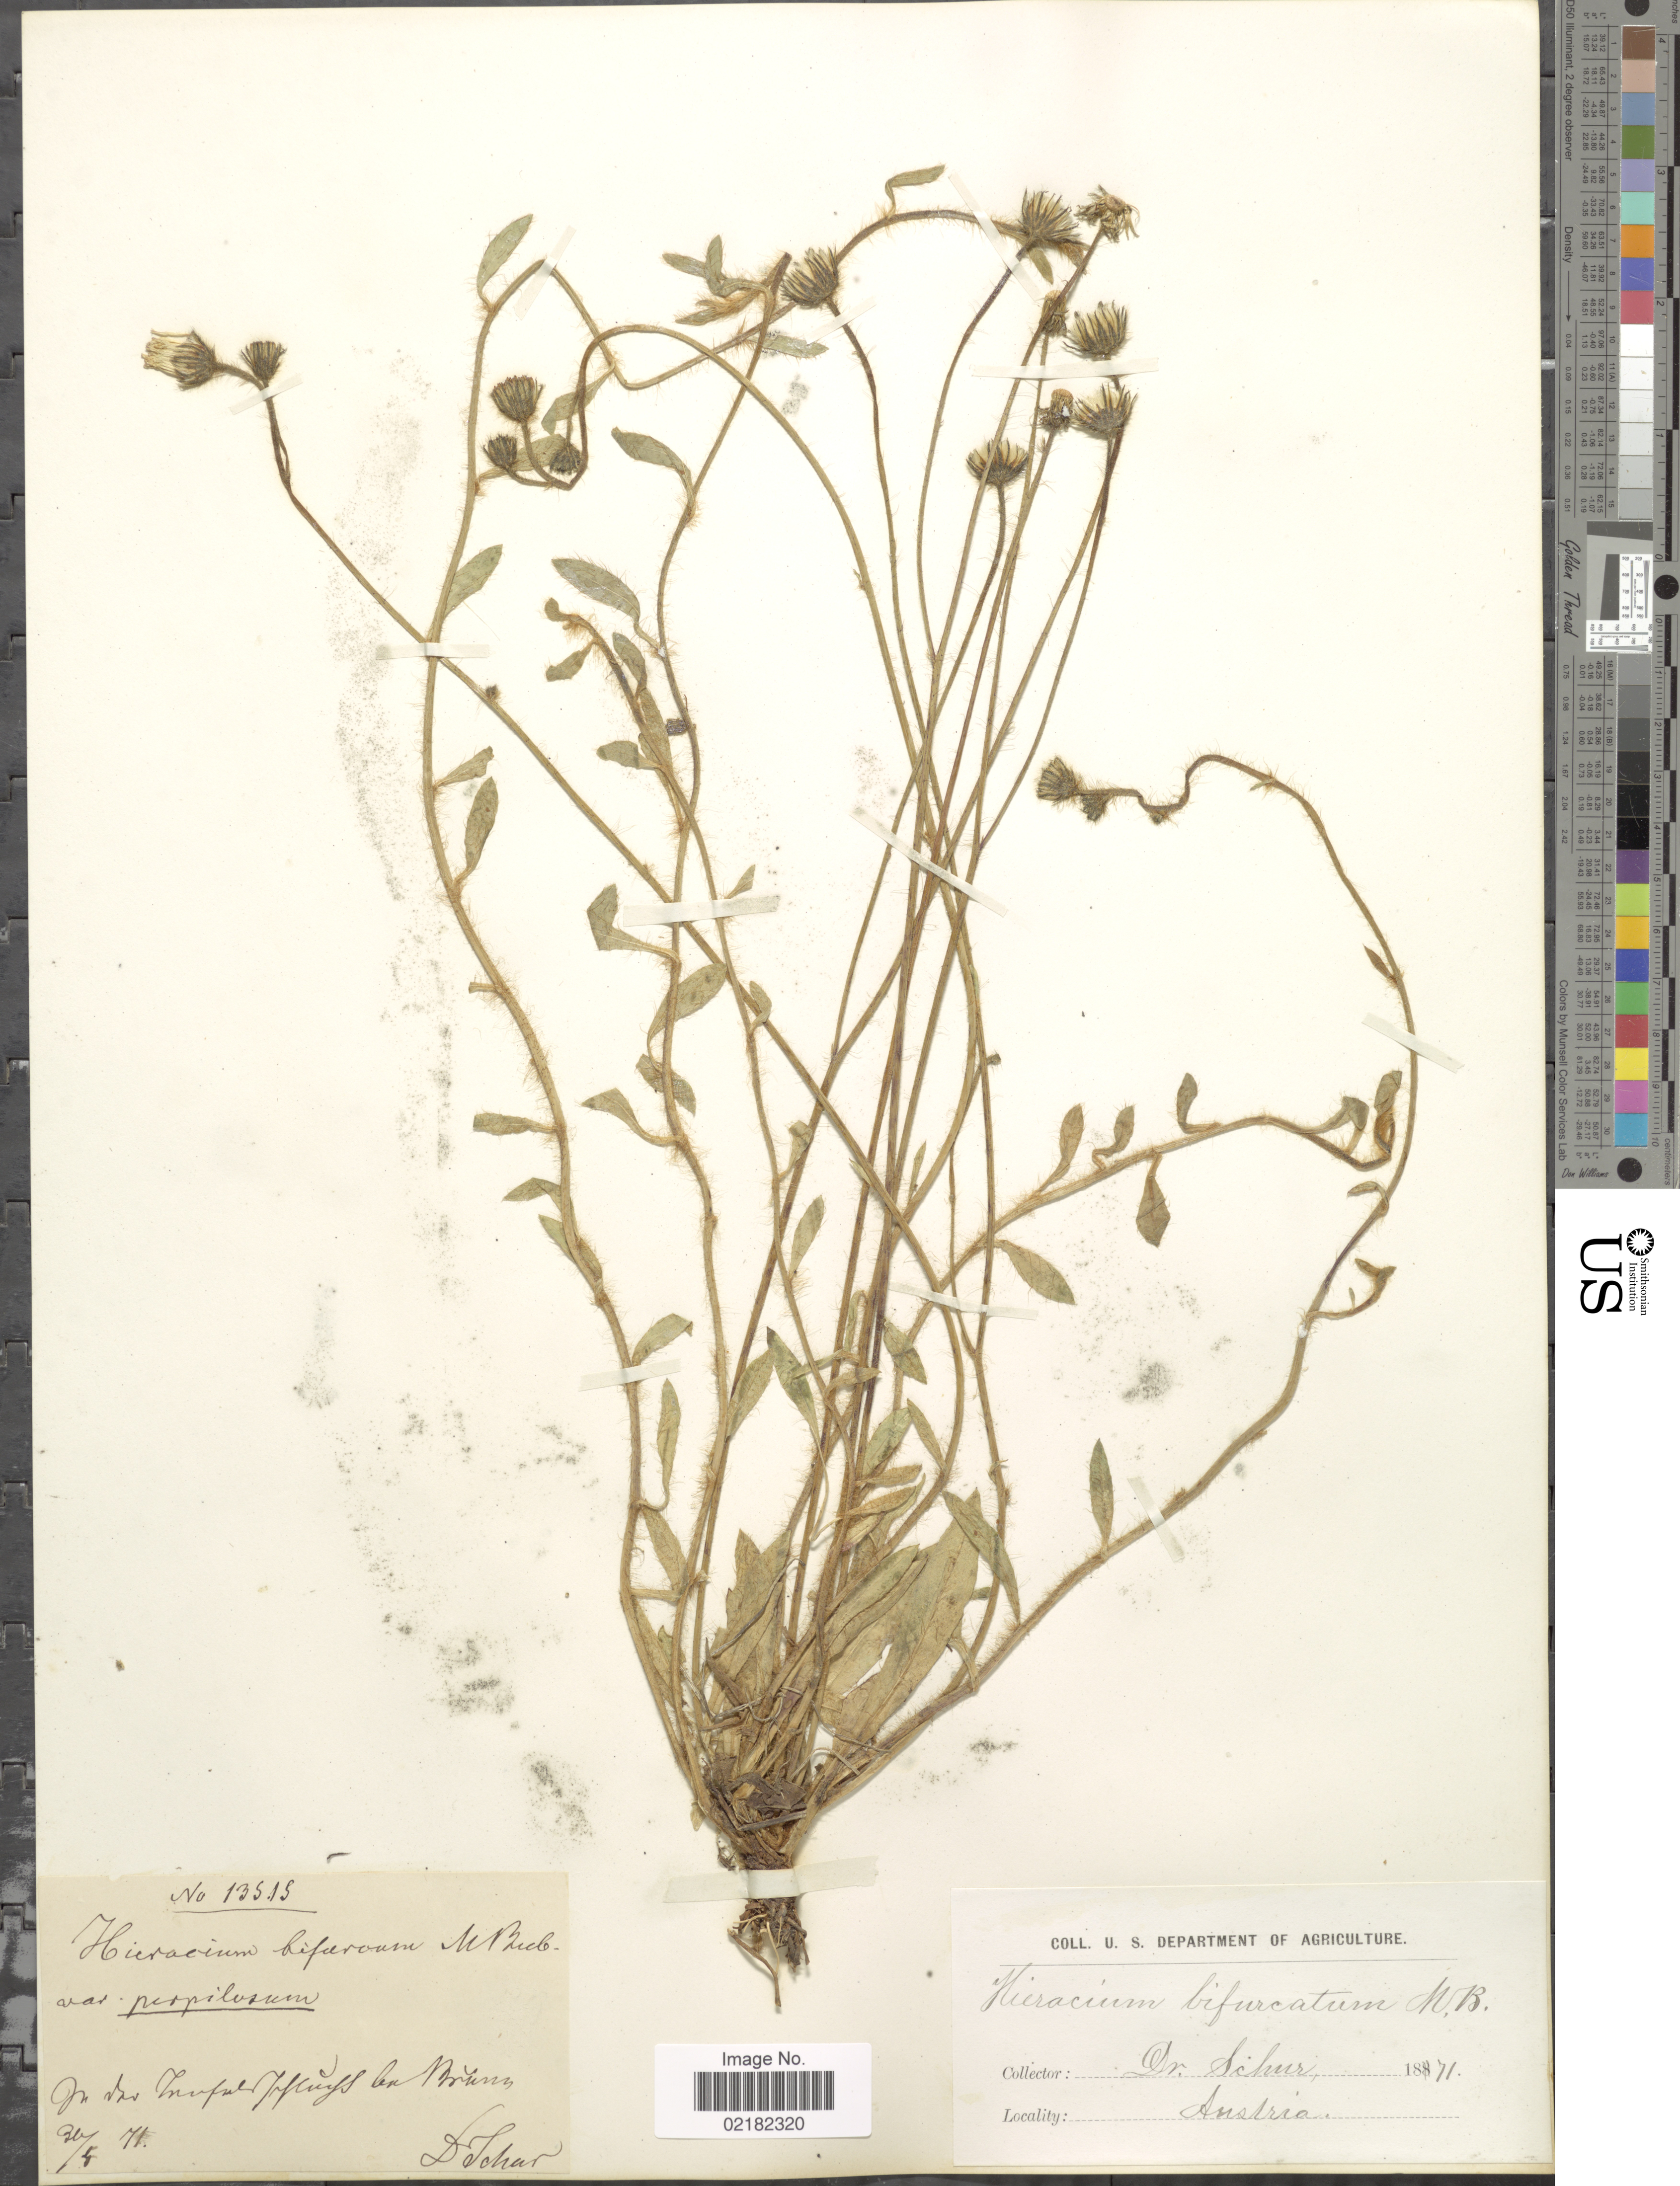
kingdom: Plantae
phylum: Tracheophyta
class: Magnoliopsida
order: Asterales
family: Asteraceae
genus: Pilosella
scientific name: Pilosella bifurca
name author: (M. Bieb.) F.W. Schultz & Sch. Bip.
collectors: Schur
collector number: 13515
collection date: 1871-04-30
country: Austria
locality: In des Znufse Iflufs bn Brunn. [interpreted]